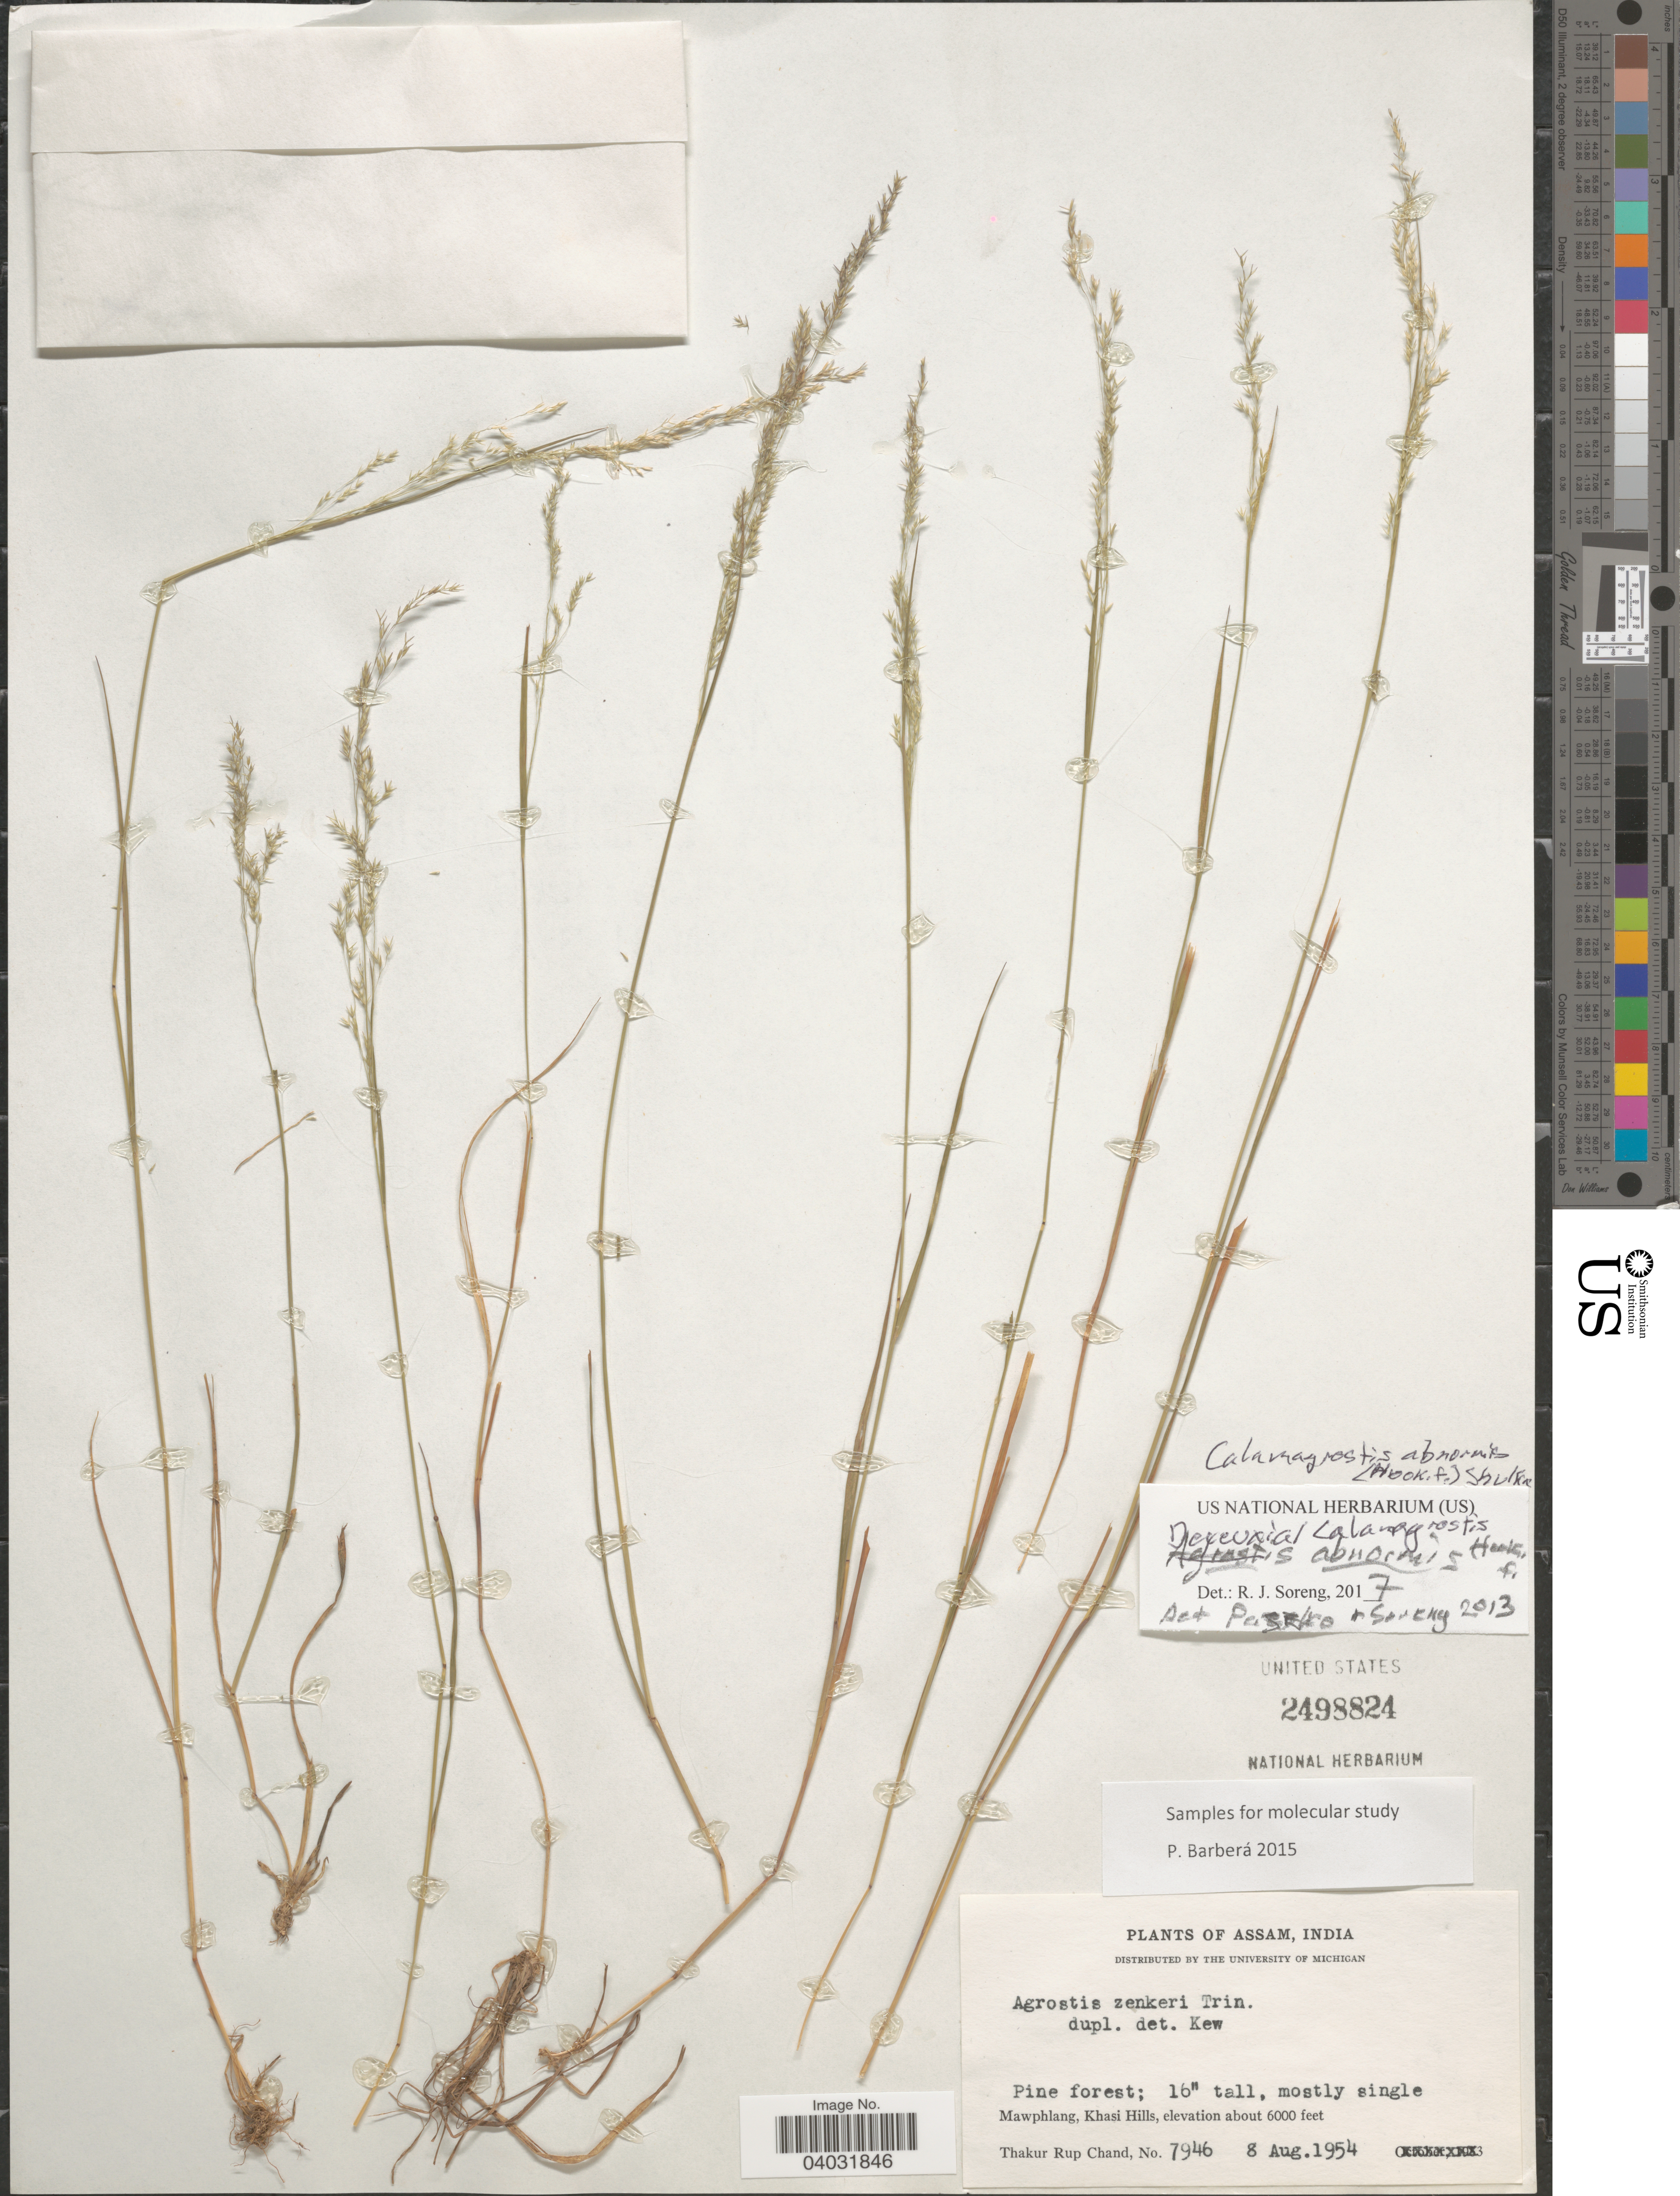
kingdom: Plantae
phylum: Tracheophyta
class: Liliopsida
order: Poales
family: Poaceae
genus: Calamagrostis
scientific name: Calamagrostis abnormis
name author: (Hook. f.) U. Shukla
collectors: T. R. Chand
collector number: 7946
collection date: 1954-08-08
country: India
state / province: Meghalaya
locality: Mawphlang, Khasi Hills.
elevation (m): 1829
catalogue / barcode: US 2498824